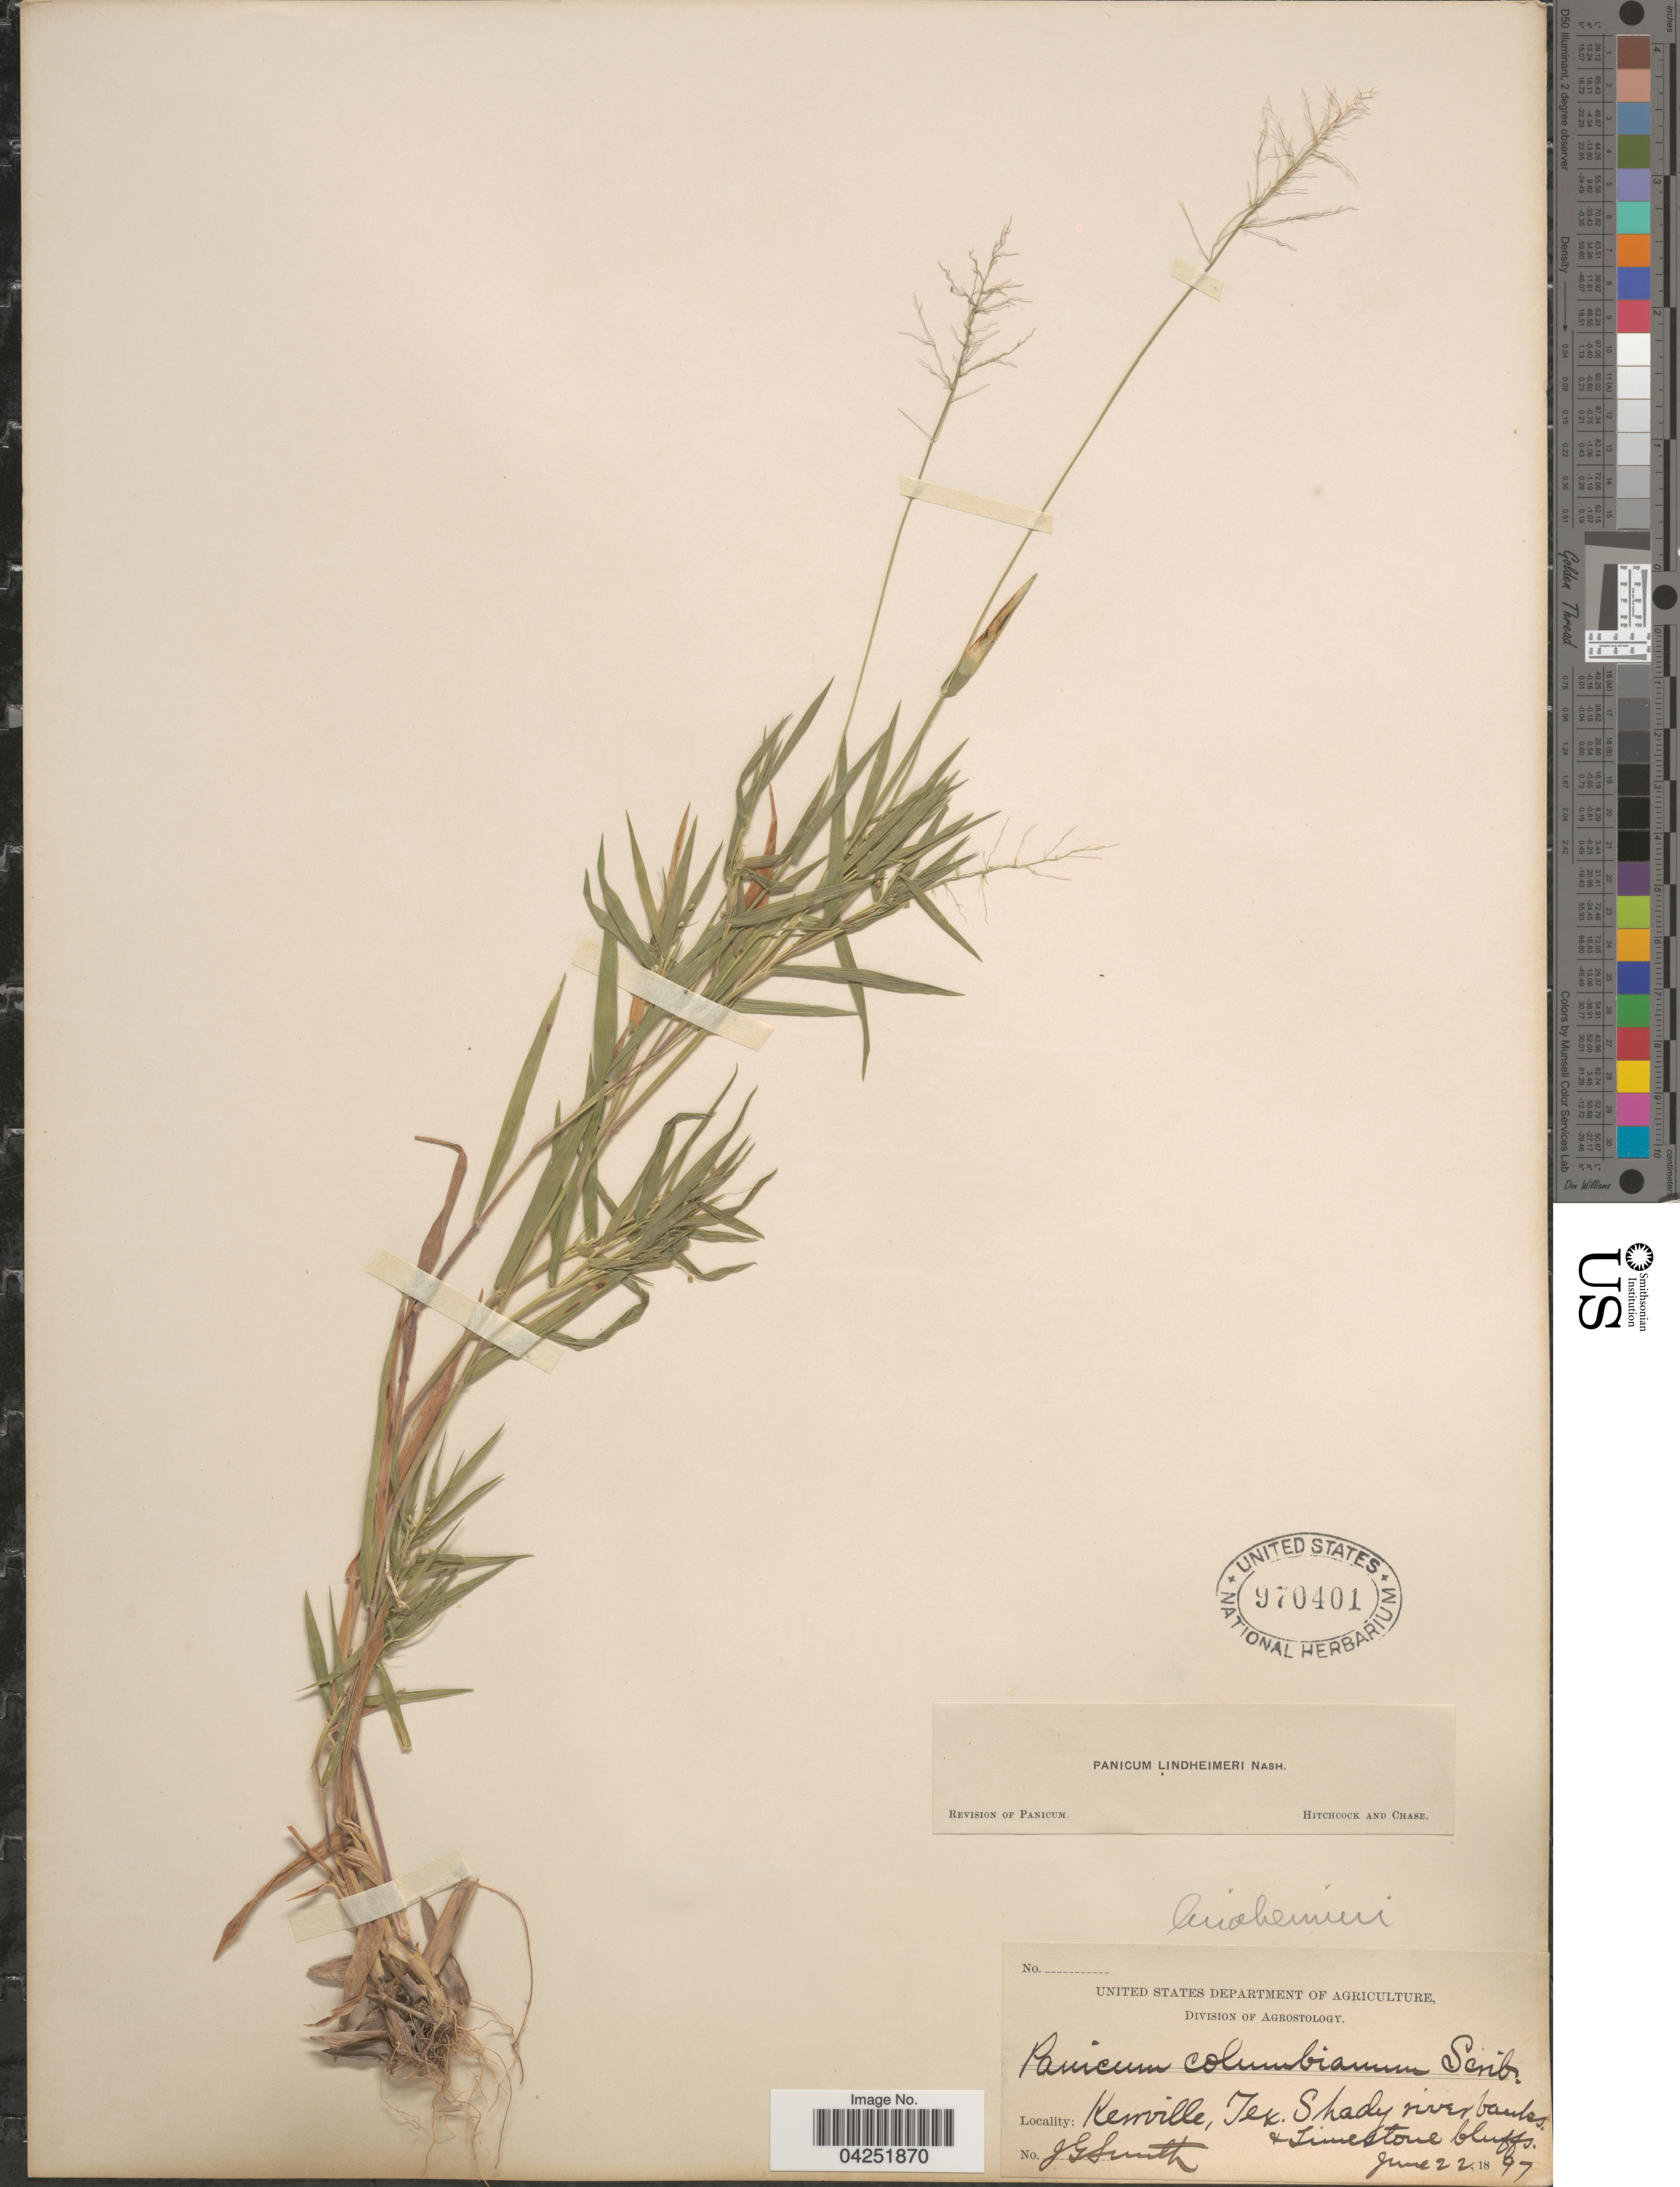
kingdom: Plantae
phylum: Tracheophyta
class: Liliopsida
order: Poales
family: Poaceae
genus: Dichanthelium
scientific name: Dichanthelium acuminatum var. lindheimeri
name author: (Nash) Gould & C.A. Clark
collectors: J. G. Smith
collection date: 1897-06-22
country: United States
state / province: Texas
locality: Kerrville. Shady river banks + limestone bluffs.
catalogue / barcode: US 970401